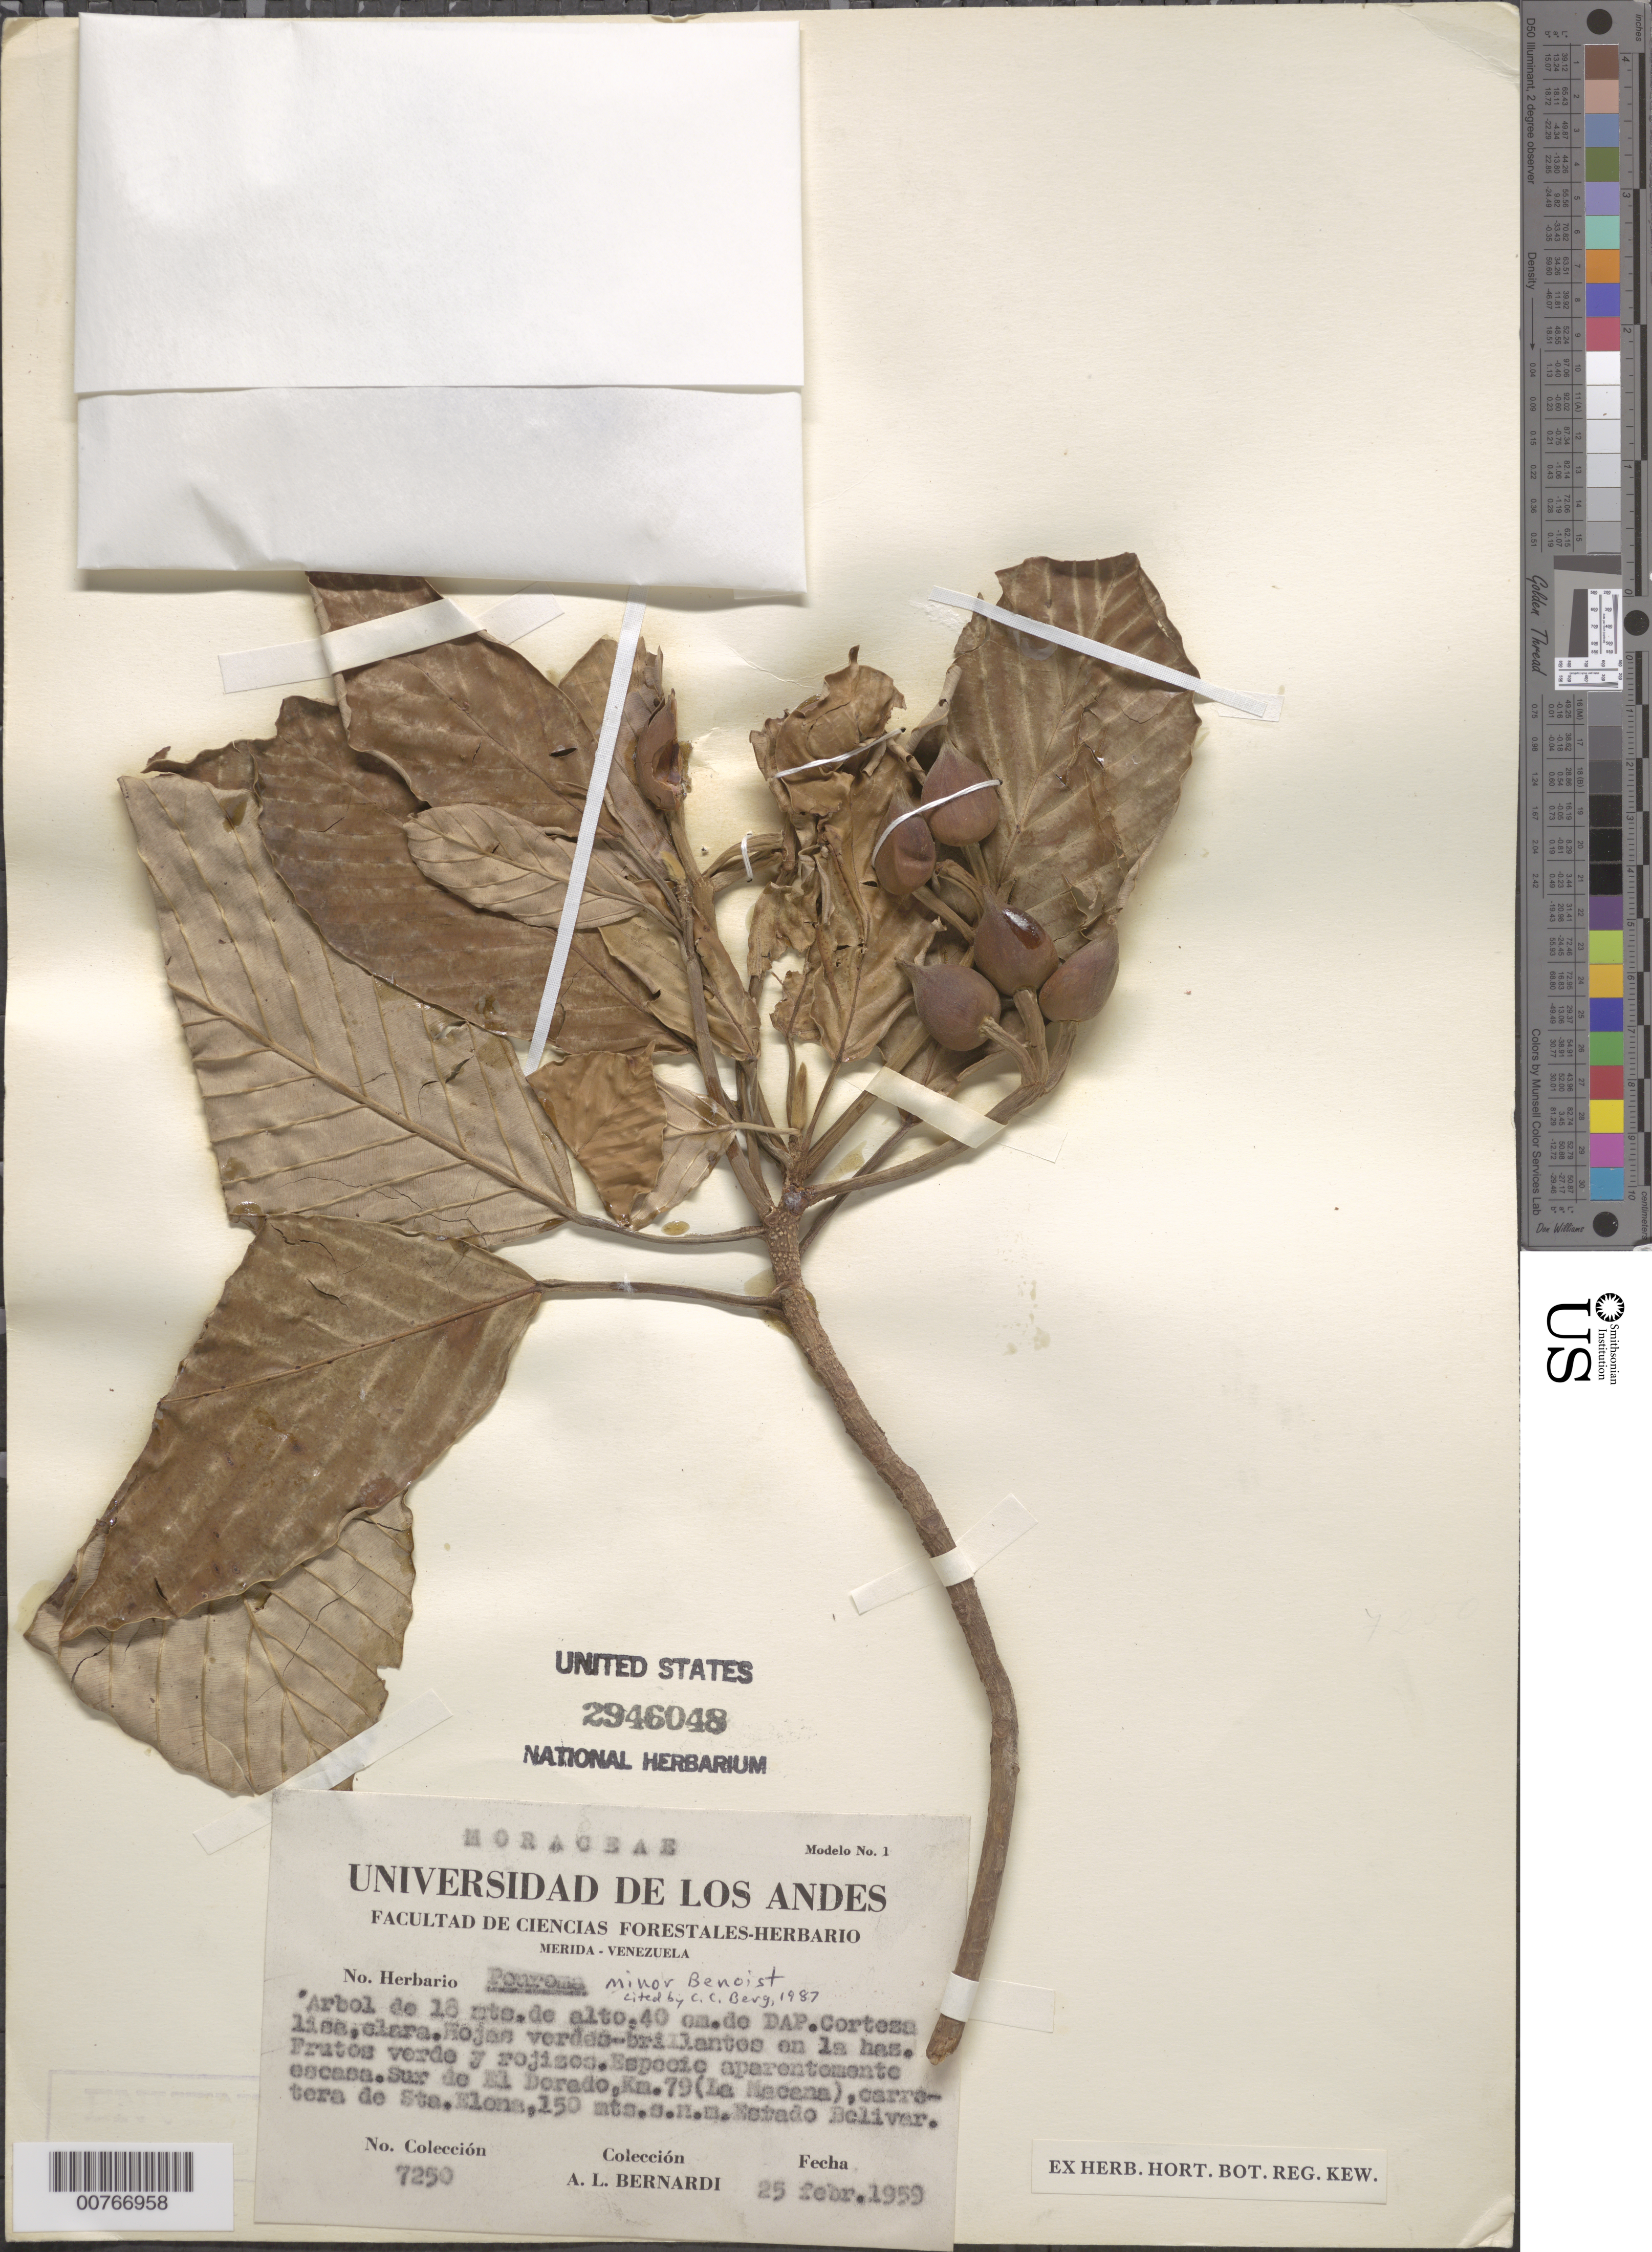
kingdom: Plantae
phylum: Tracheophyta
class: Magnoliopsida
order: Rosales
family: Urticaceae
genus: Pourouma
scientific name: Pourouma minor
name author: Benoist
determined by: Berg, C. C.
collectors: A. L. Bernardi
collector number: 7250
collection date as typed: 25-Feb-59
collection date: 1959-02-25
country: Venezuela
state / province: Bolívar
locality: El Dorado, S of, km 79 (La Macana), carretera de Sta. Elena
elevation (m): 150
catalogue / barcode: US 2946048